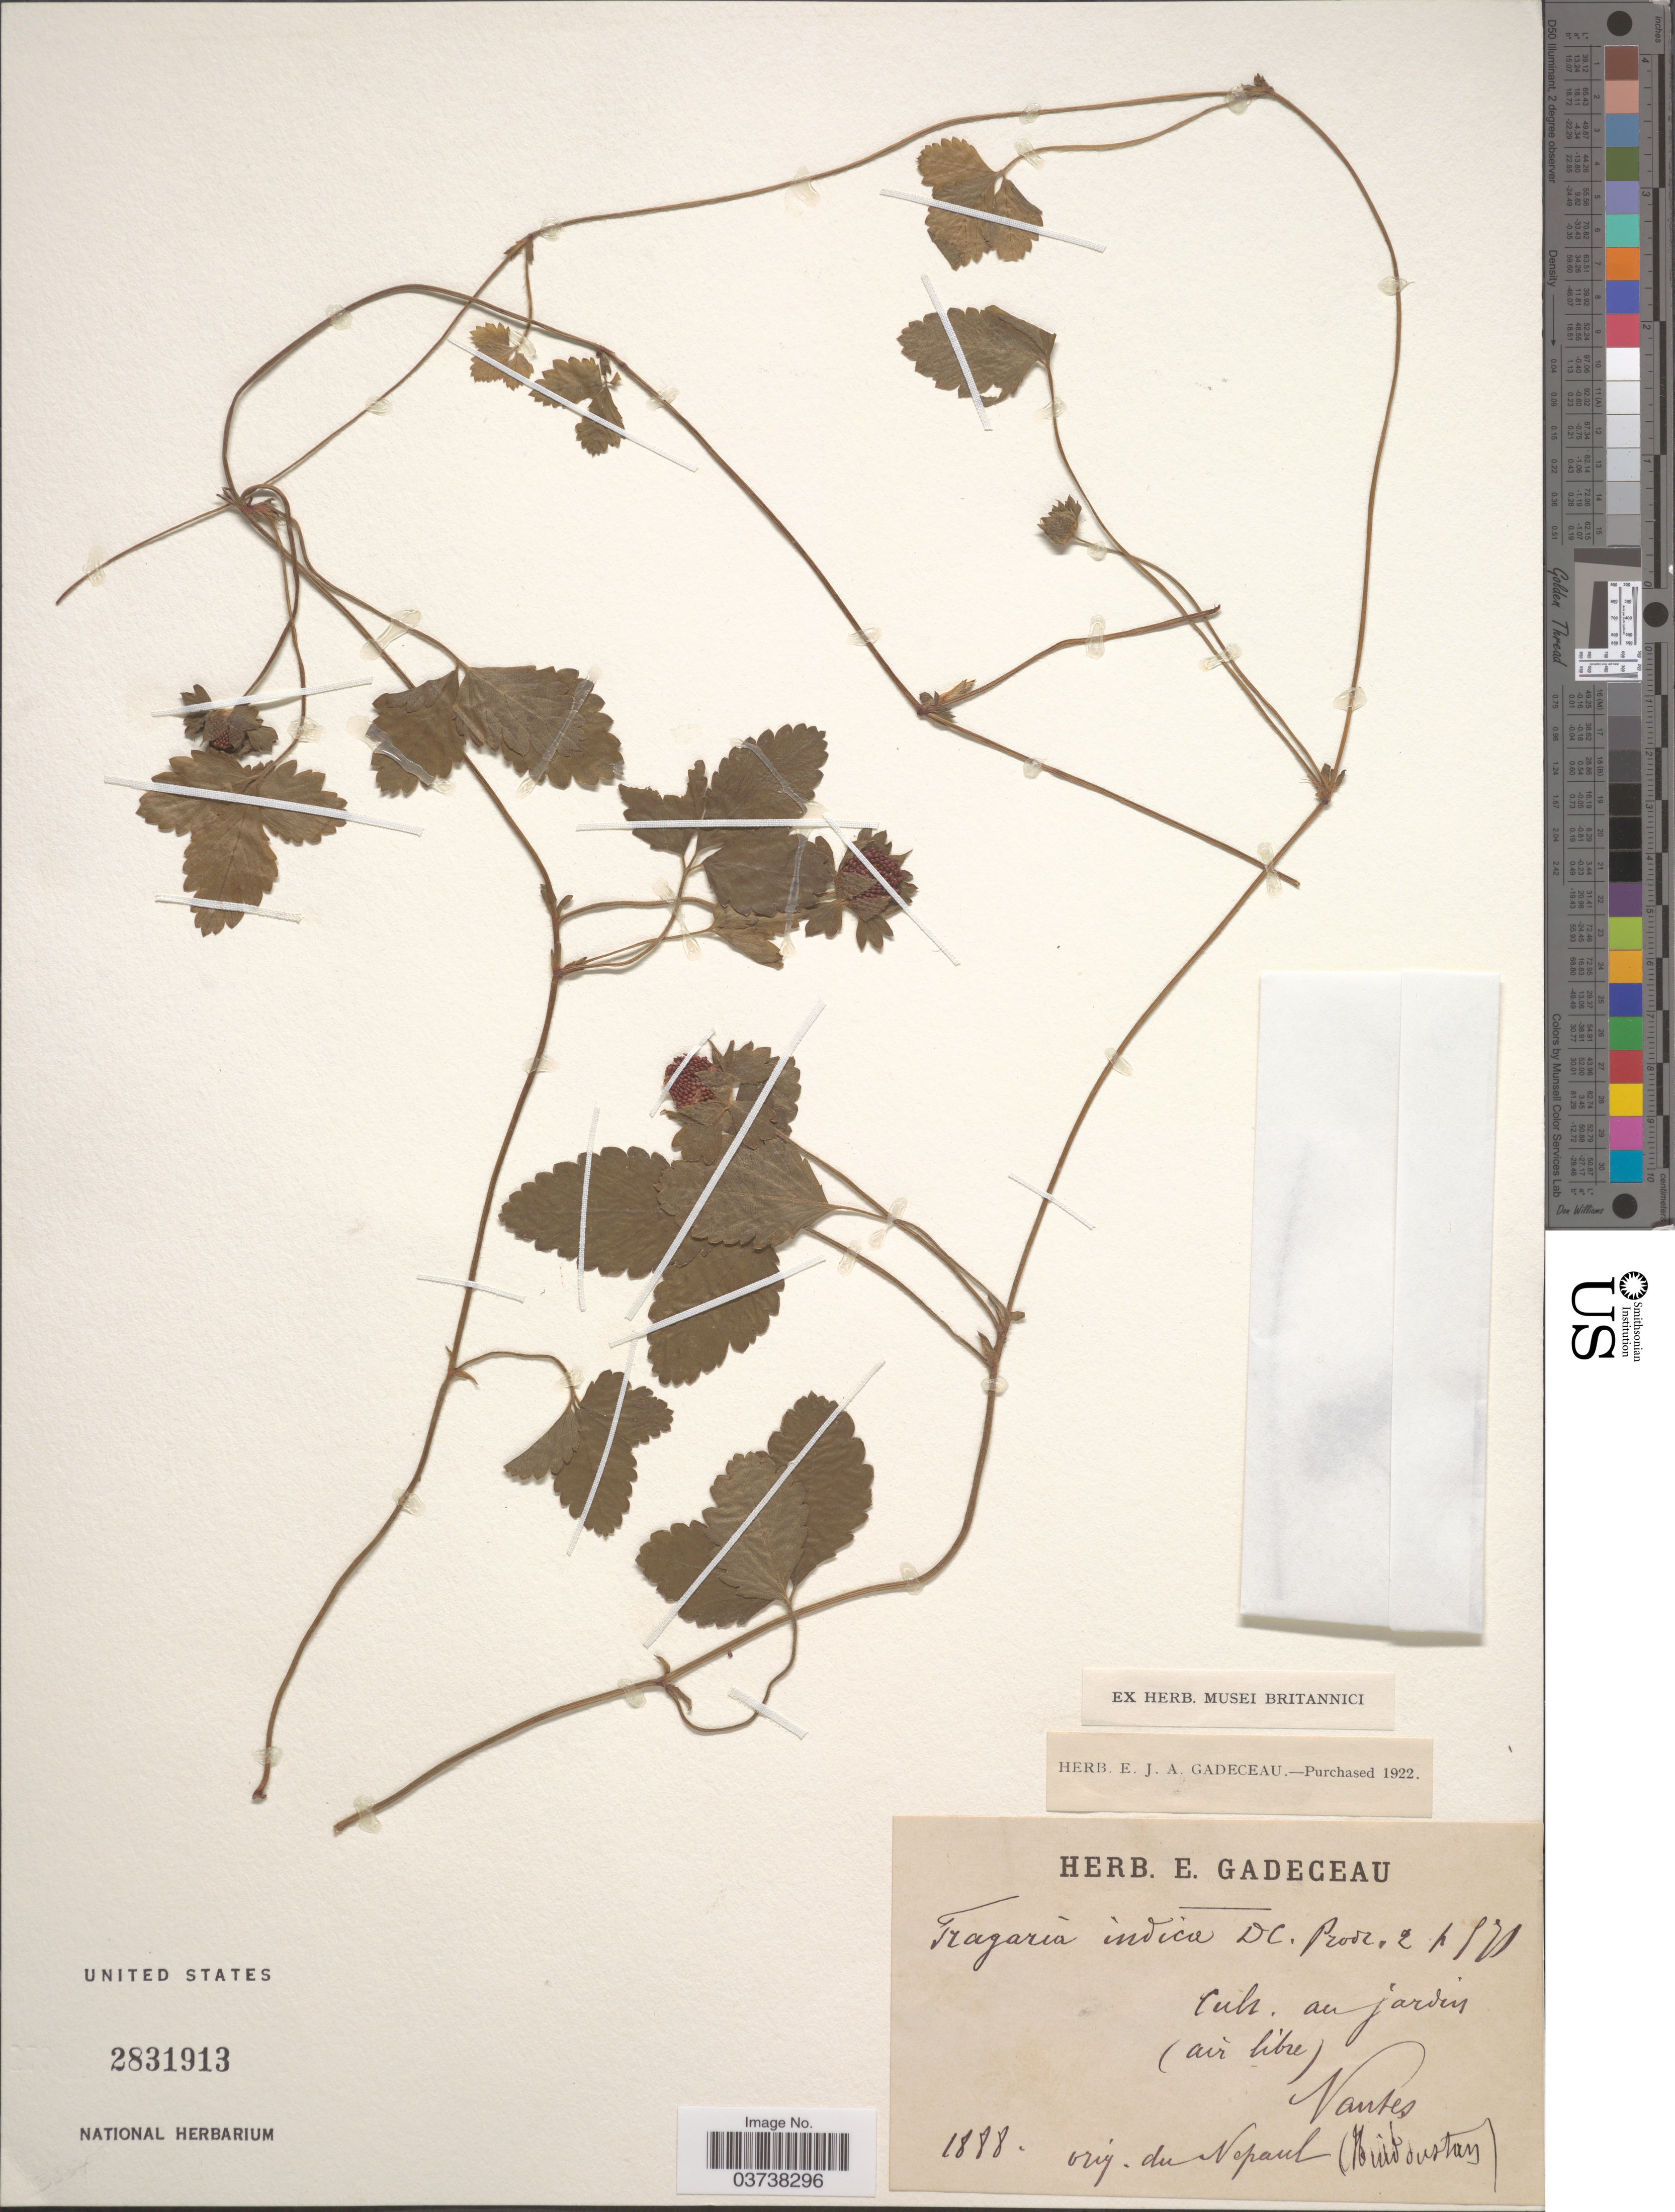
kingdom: Plantae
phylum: Tracheophyta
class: Magnoliopsida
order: Rosales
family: Rosaceae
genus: Potentilla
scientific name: Potentilla indica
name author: (Andrews) Th. Wolf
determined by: Strong, Mark T., (BOT), Smithsonian Institution - National Museum of Natural History (UNITED STATES)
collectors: Ex Herb. E. Gadeceau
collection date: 1888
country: Nepal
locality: Au jardin (avi libre). Nantes. Orig. du Nepaul (Buiddustay). [interpreted] [unsure placement]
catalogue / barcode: US 2831913